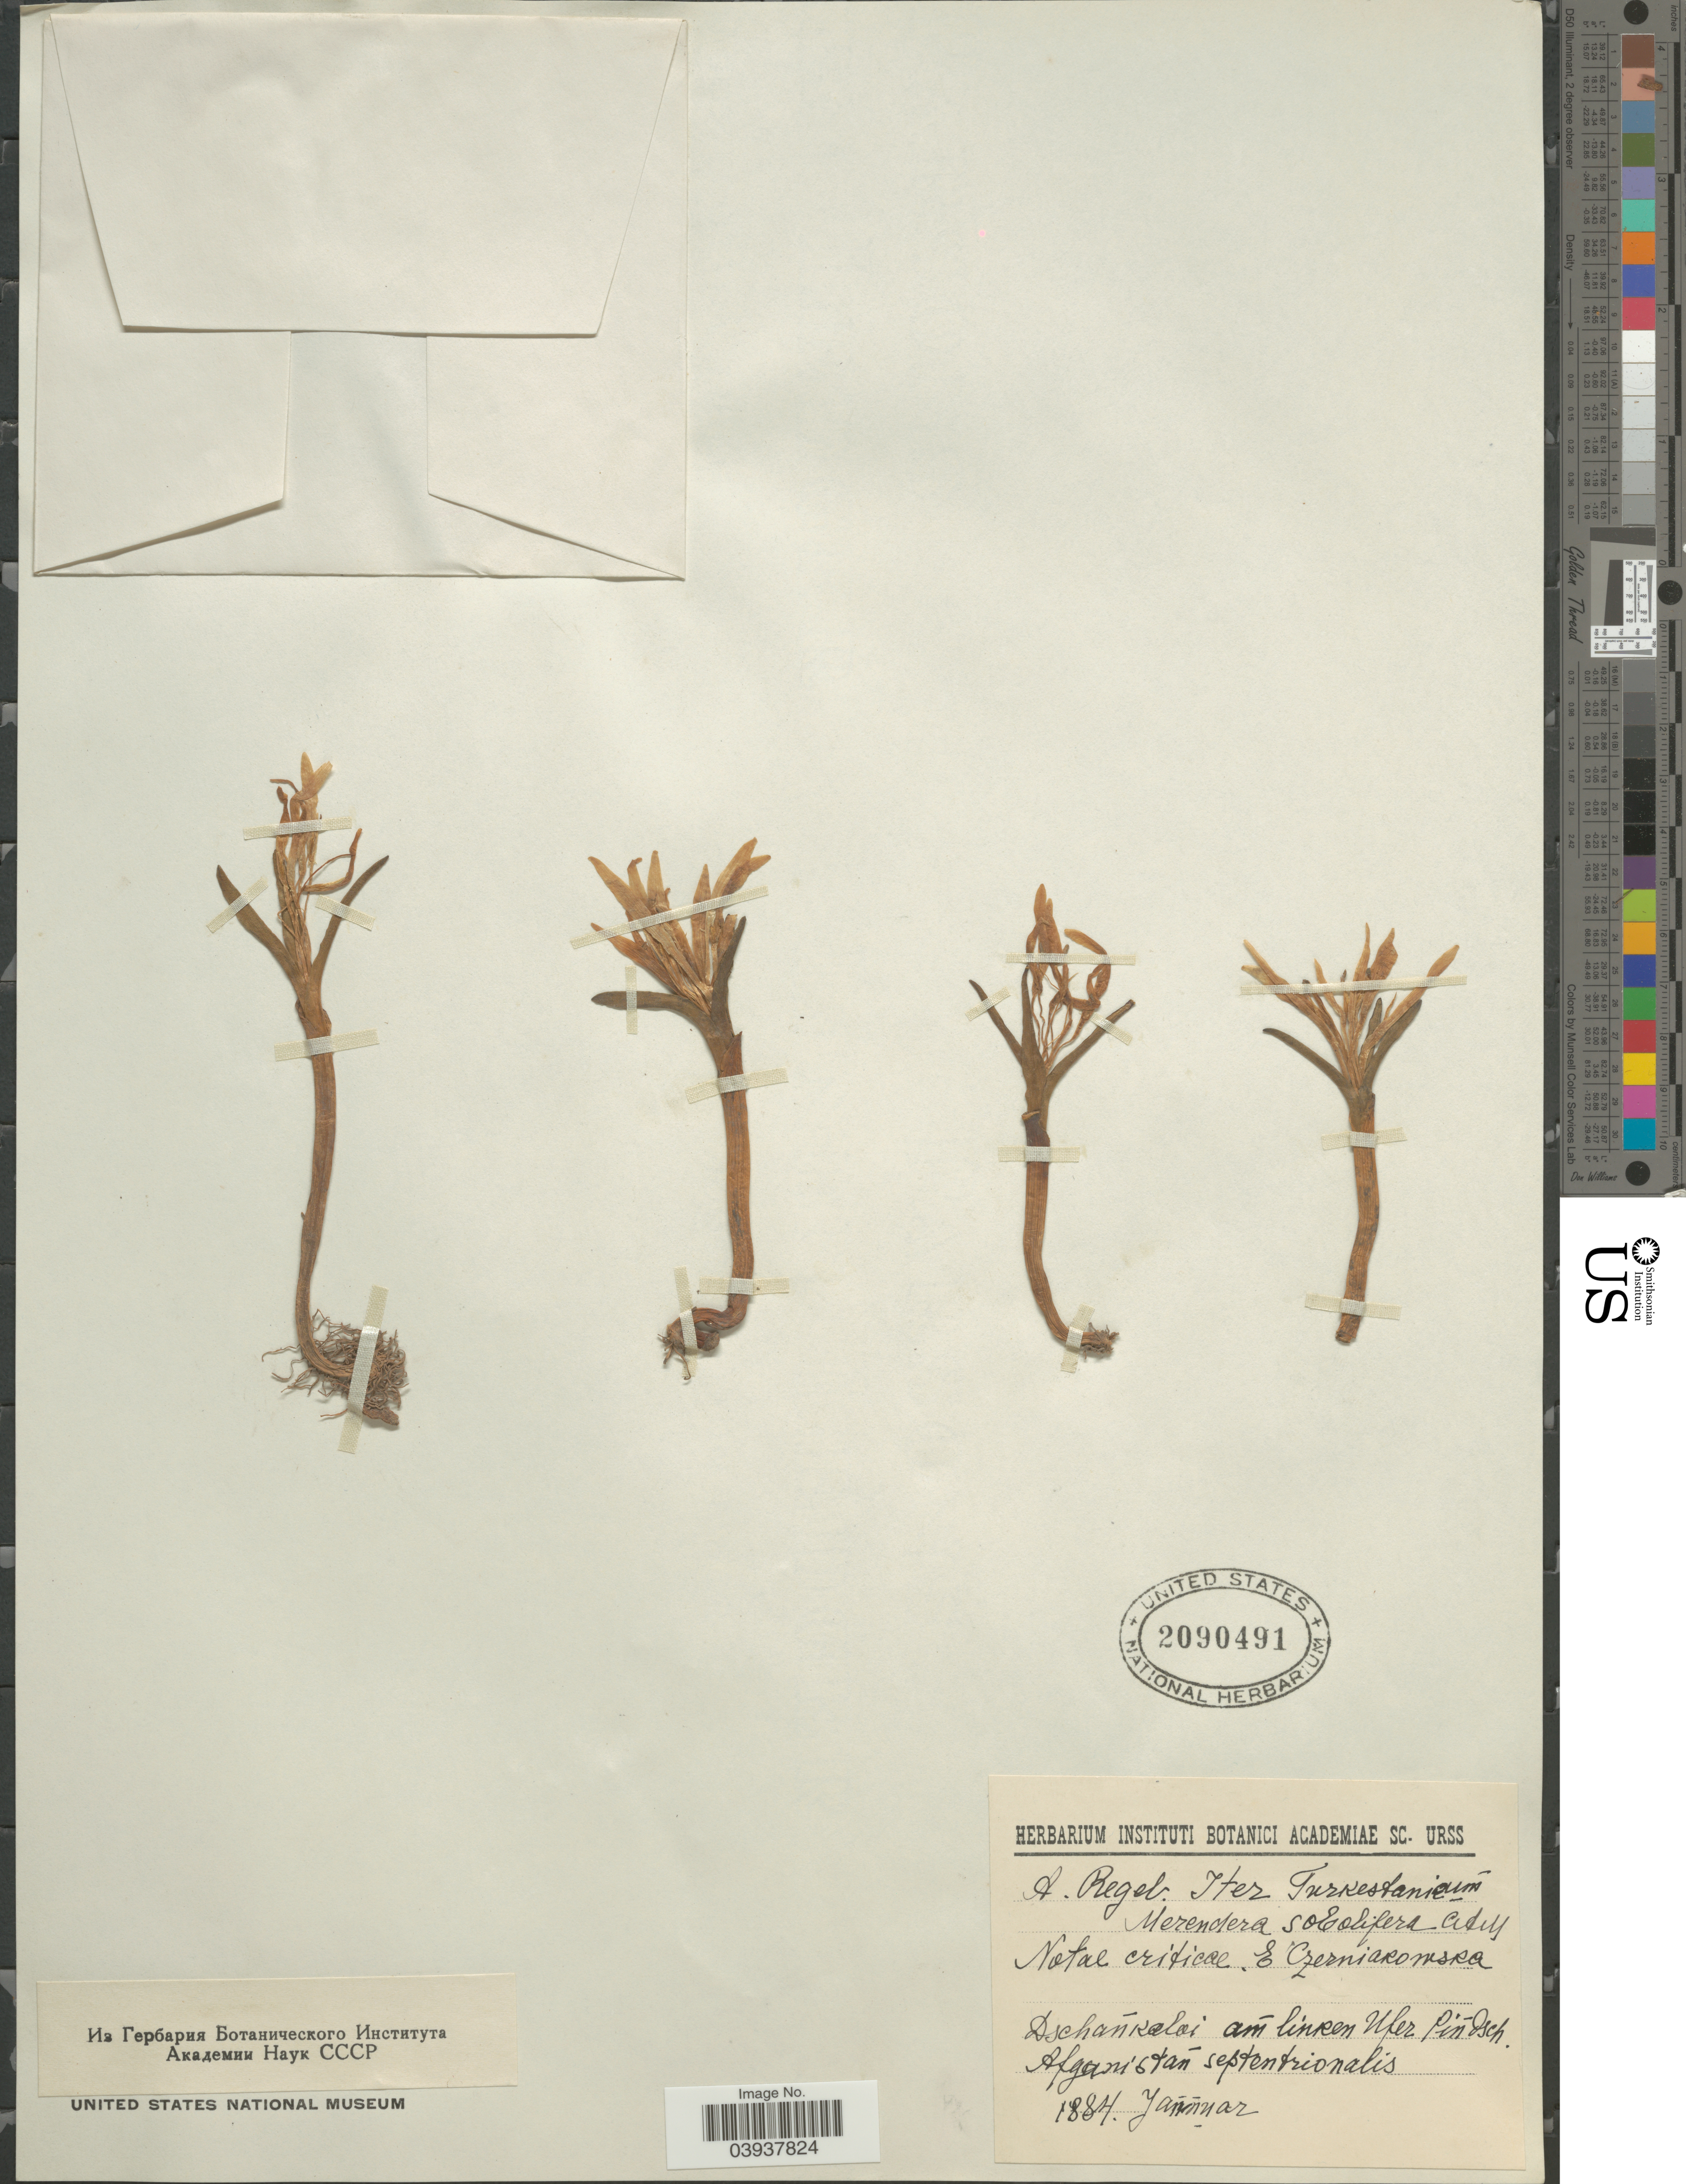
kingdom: Plantae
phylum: Tracheophyta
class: Liliopsida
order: Liliales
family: Colchicaceae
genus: Colchicum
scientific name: Colchicum soboliferum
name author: Stef.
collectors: A. Regel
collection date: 1884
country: Afghanistan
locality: Dschankaloi am linren Ufer Pindsch. [interpreted] Afghanistán septentrionalis.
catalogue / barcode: US 2090491